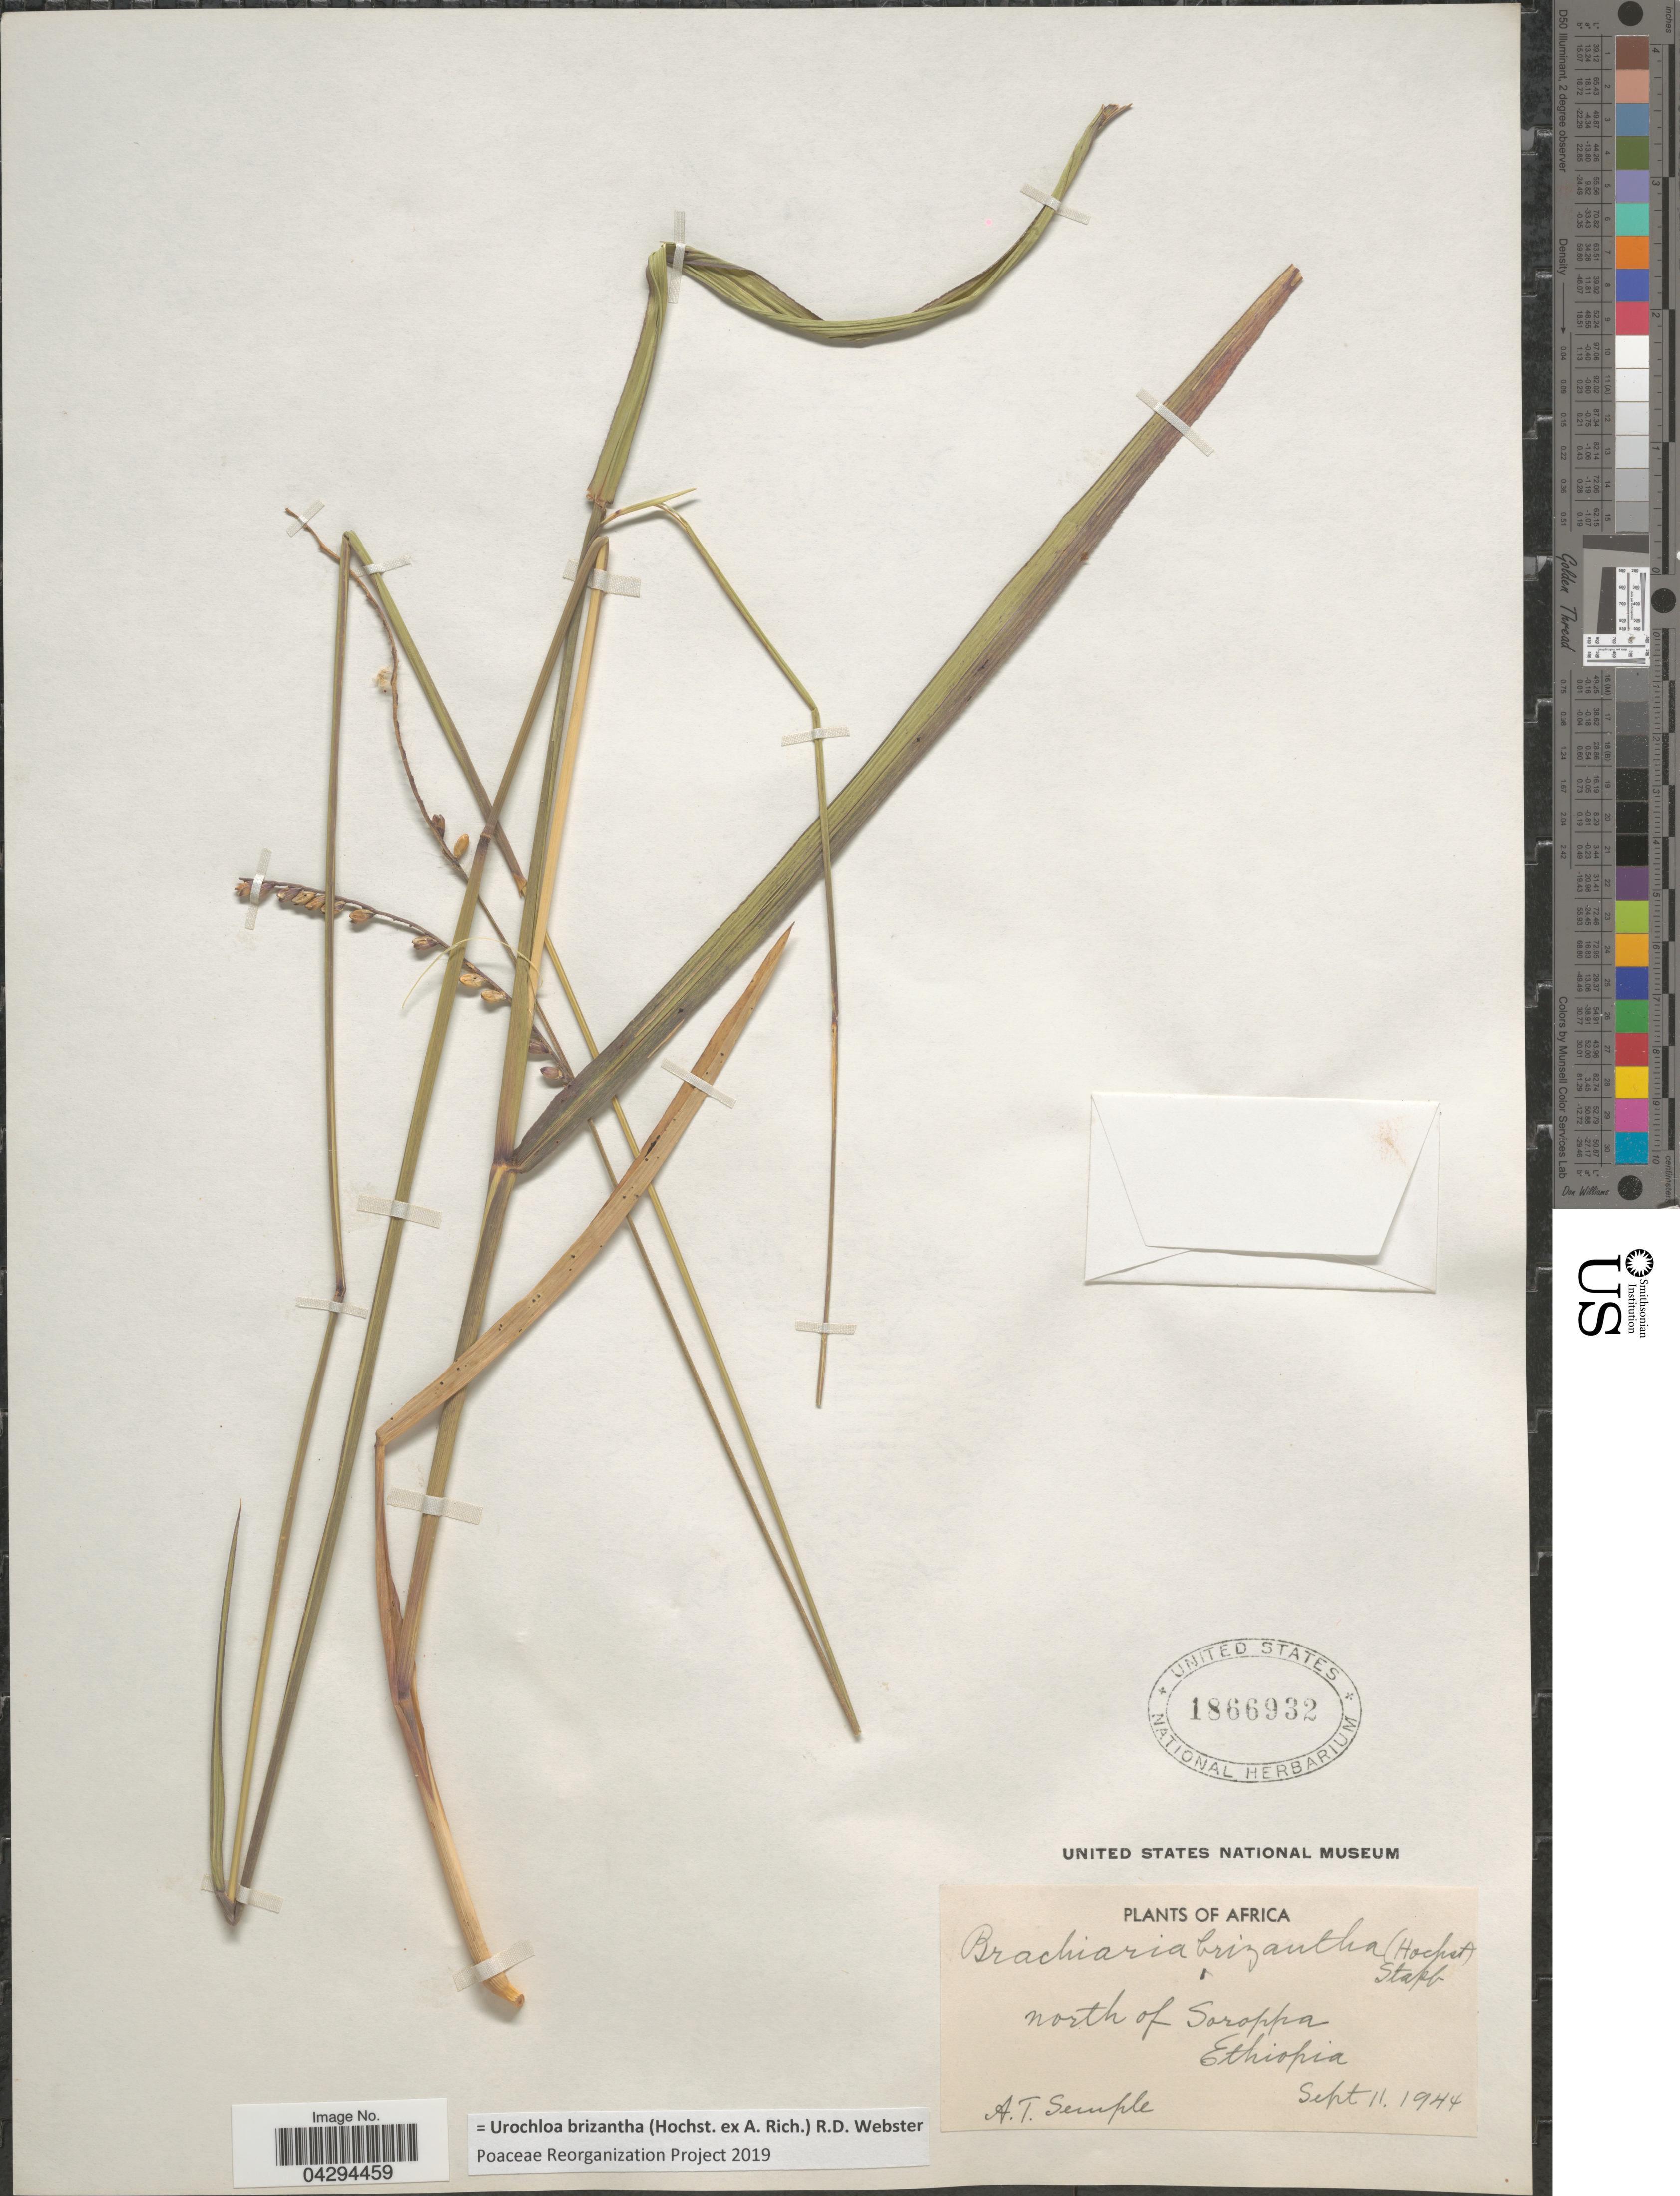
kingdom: Plantae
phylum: Tracheophyta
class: Liliopsida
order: Poales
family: Poaceae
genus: Urochloa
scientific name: Urochloa brizantha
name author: (Hochst. ex A. Rich.) R.D. Webster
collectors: A. Semple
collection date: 1944-09-11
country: Ethiopia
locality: North of Soroppa.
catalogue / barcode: US 1866932